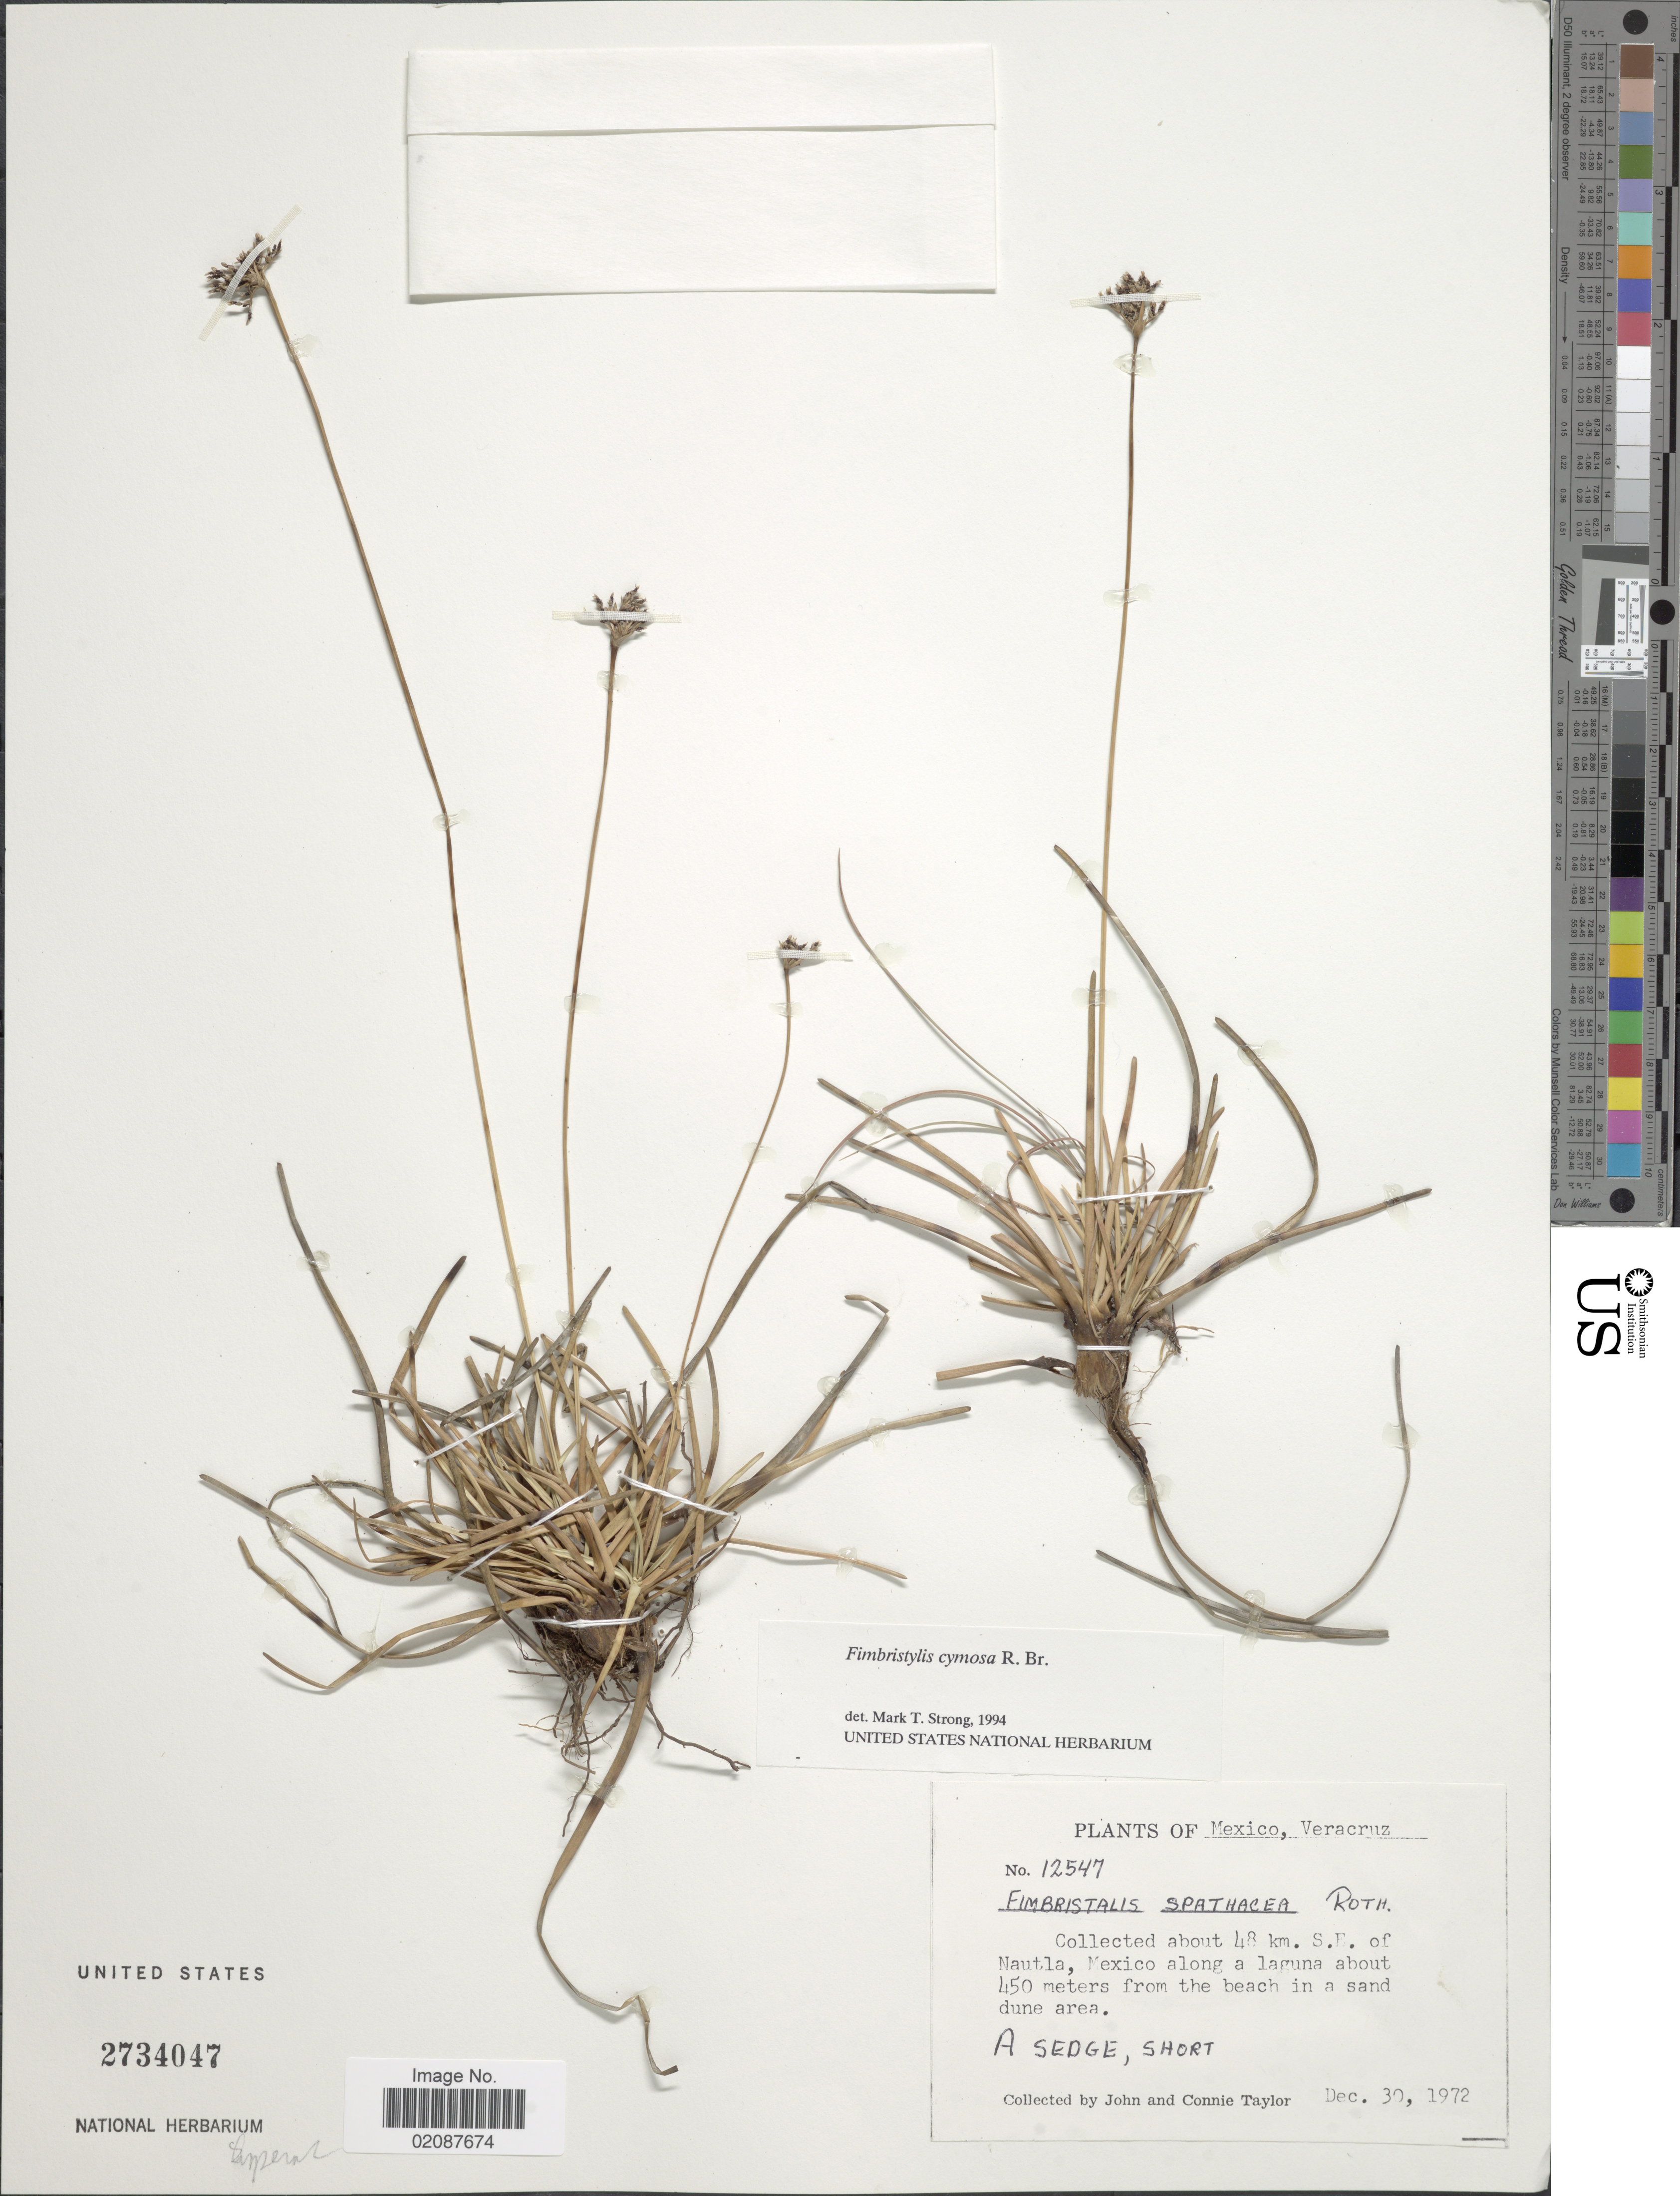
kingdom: Plantae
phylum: Tracheophyta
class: Liliopsida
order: Poales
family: Cyperaceae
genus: Fimbristylis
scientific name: Fimbristylis cymosa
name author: R. Br.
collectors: J. Taylor & C. Taylor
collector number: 12547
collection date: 1972-12-30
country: Mexico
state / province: Veracruz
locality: About 48 km. S.E. of Nautla, Mexico along a laguna about 450 meters from the beach in a sand dune area.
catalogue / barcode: US 2734047